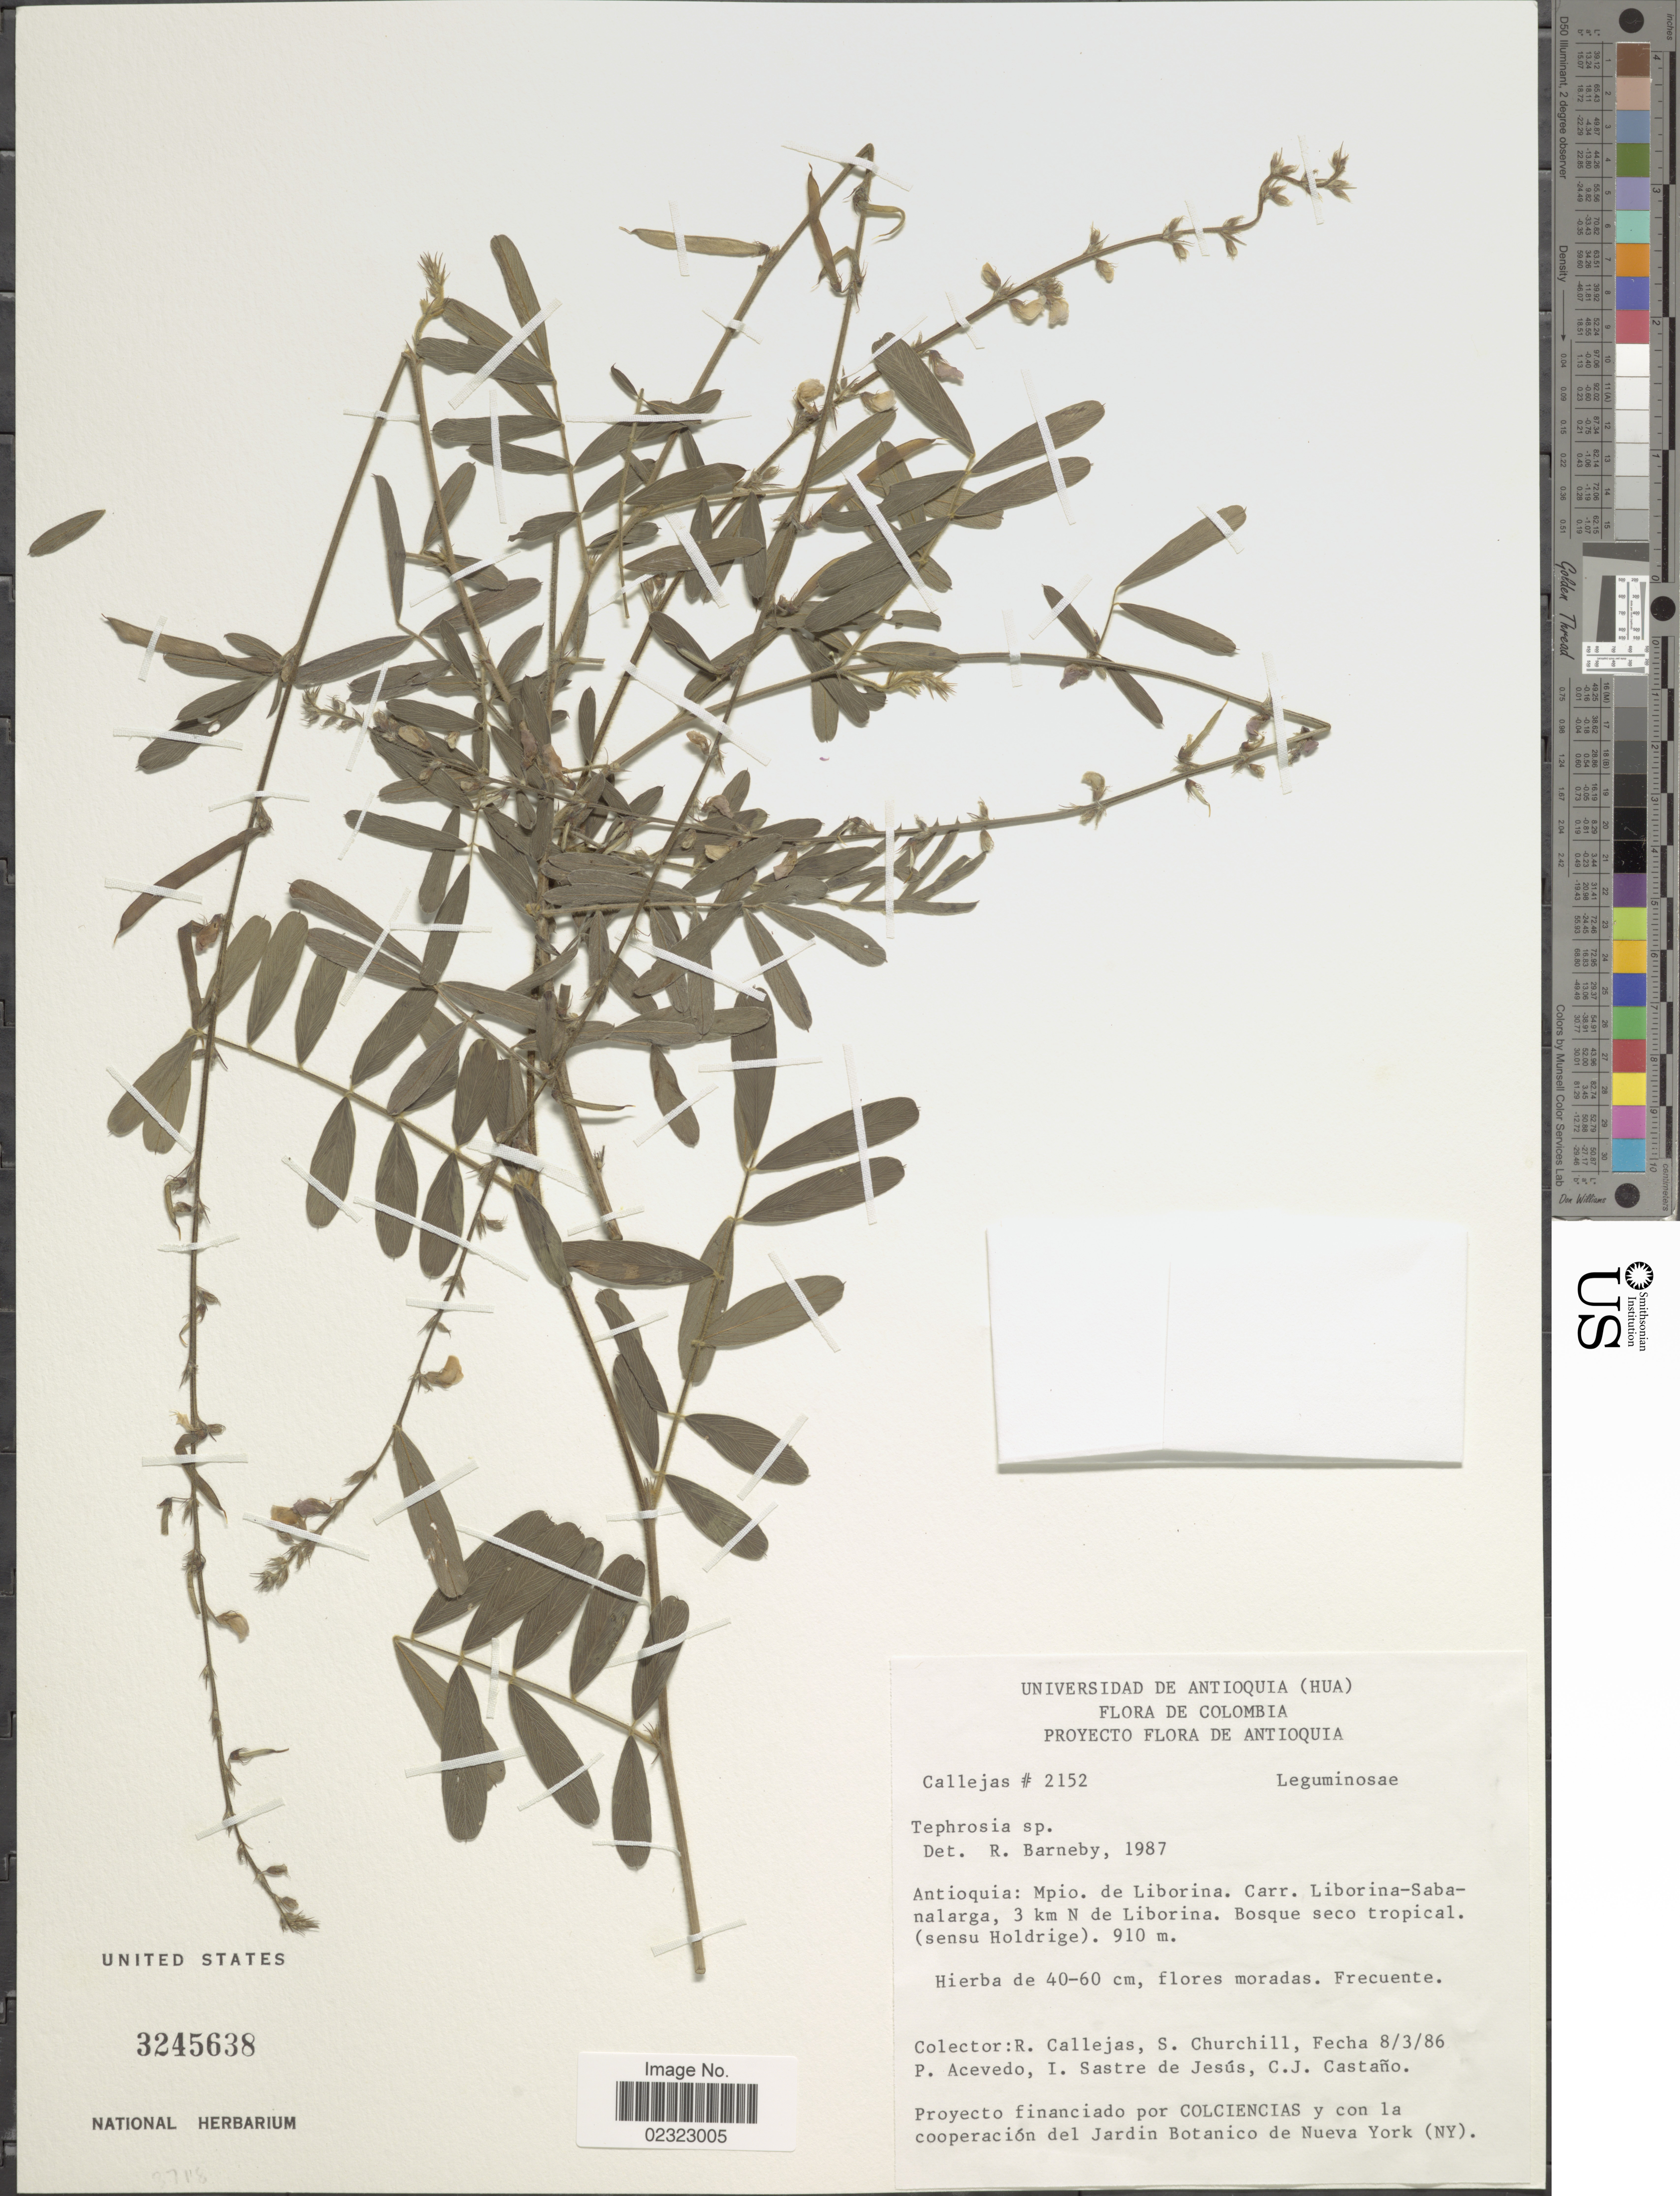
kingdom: Plantae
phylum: Tracheophyta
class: Magnoliopsida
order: Fabales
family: Fabaceae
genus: Tephrosia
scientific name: Tephrosia sp.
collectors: R. Callejas, S. Churchill, P. Acevedo-Rodr., I. Sastre-de Jesús & C. Castaño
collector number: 2152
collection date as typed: Transcribed d/m/y: 8/3/86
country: Colombia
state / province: Antioquia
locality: Antioquia: Mpio. de Liborina, Carr. Libornia-Sabanalarga, 3 km N de Libornia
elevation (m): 910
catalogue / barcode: US 3245638